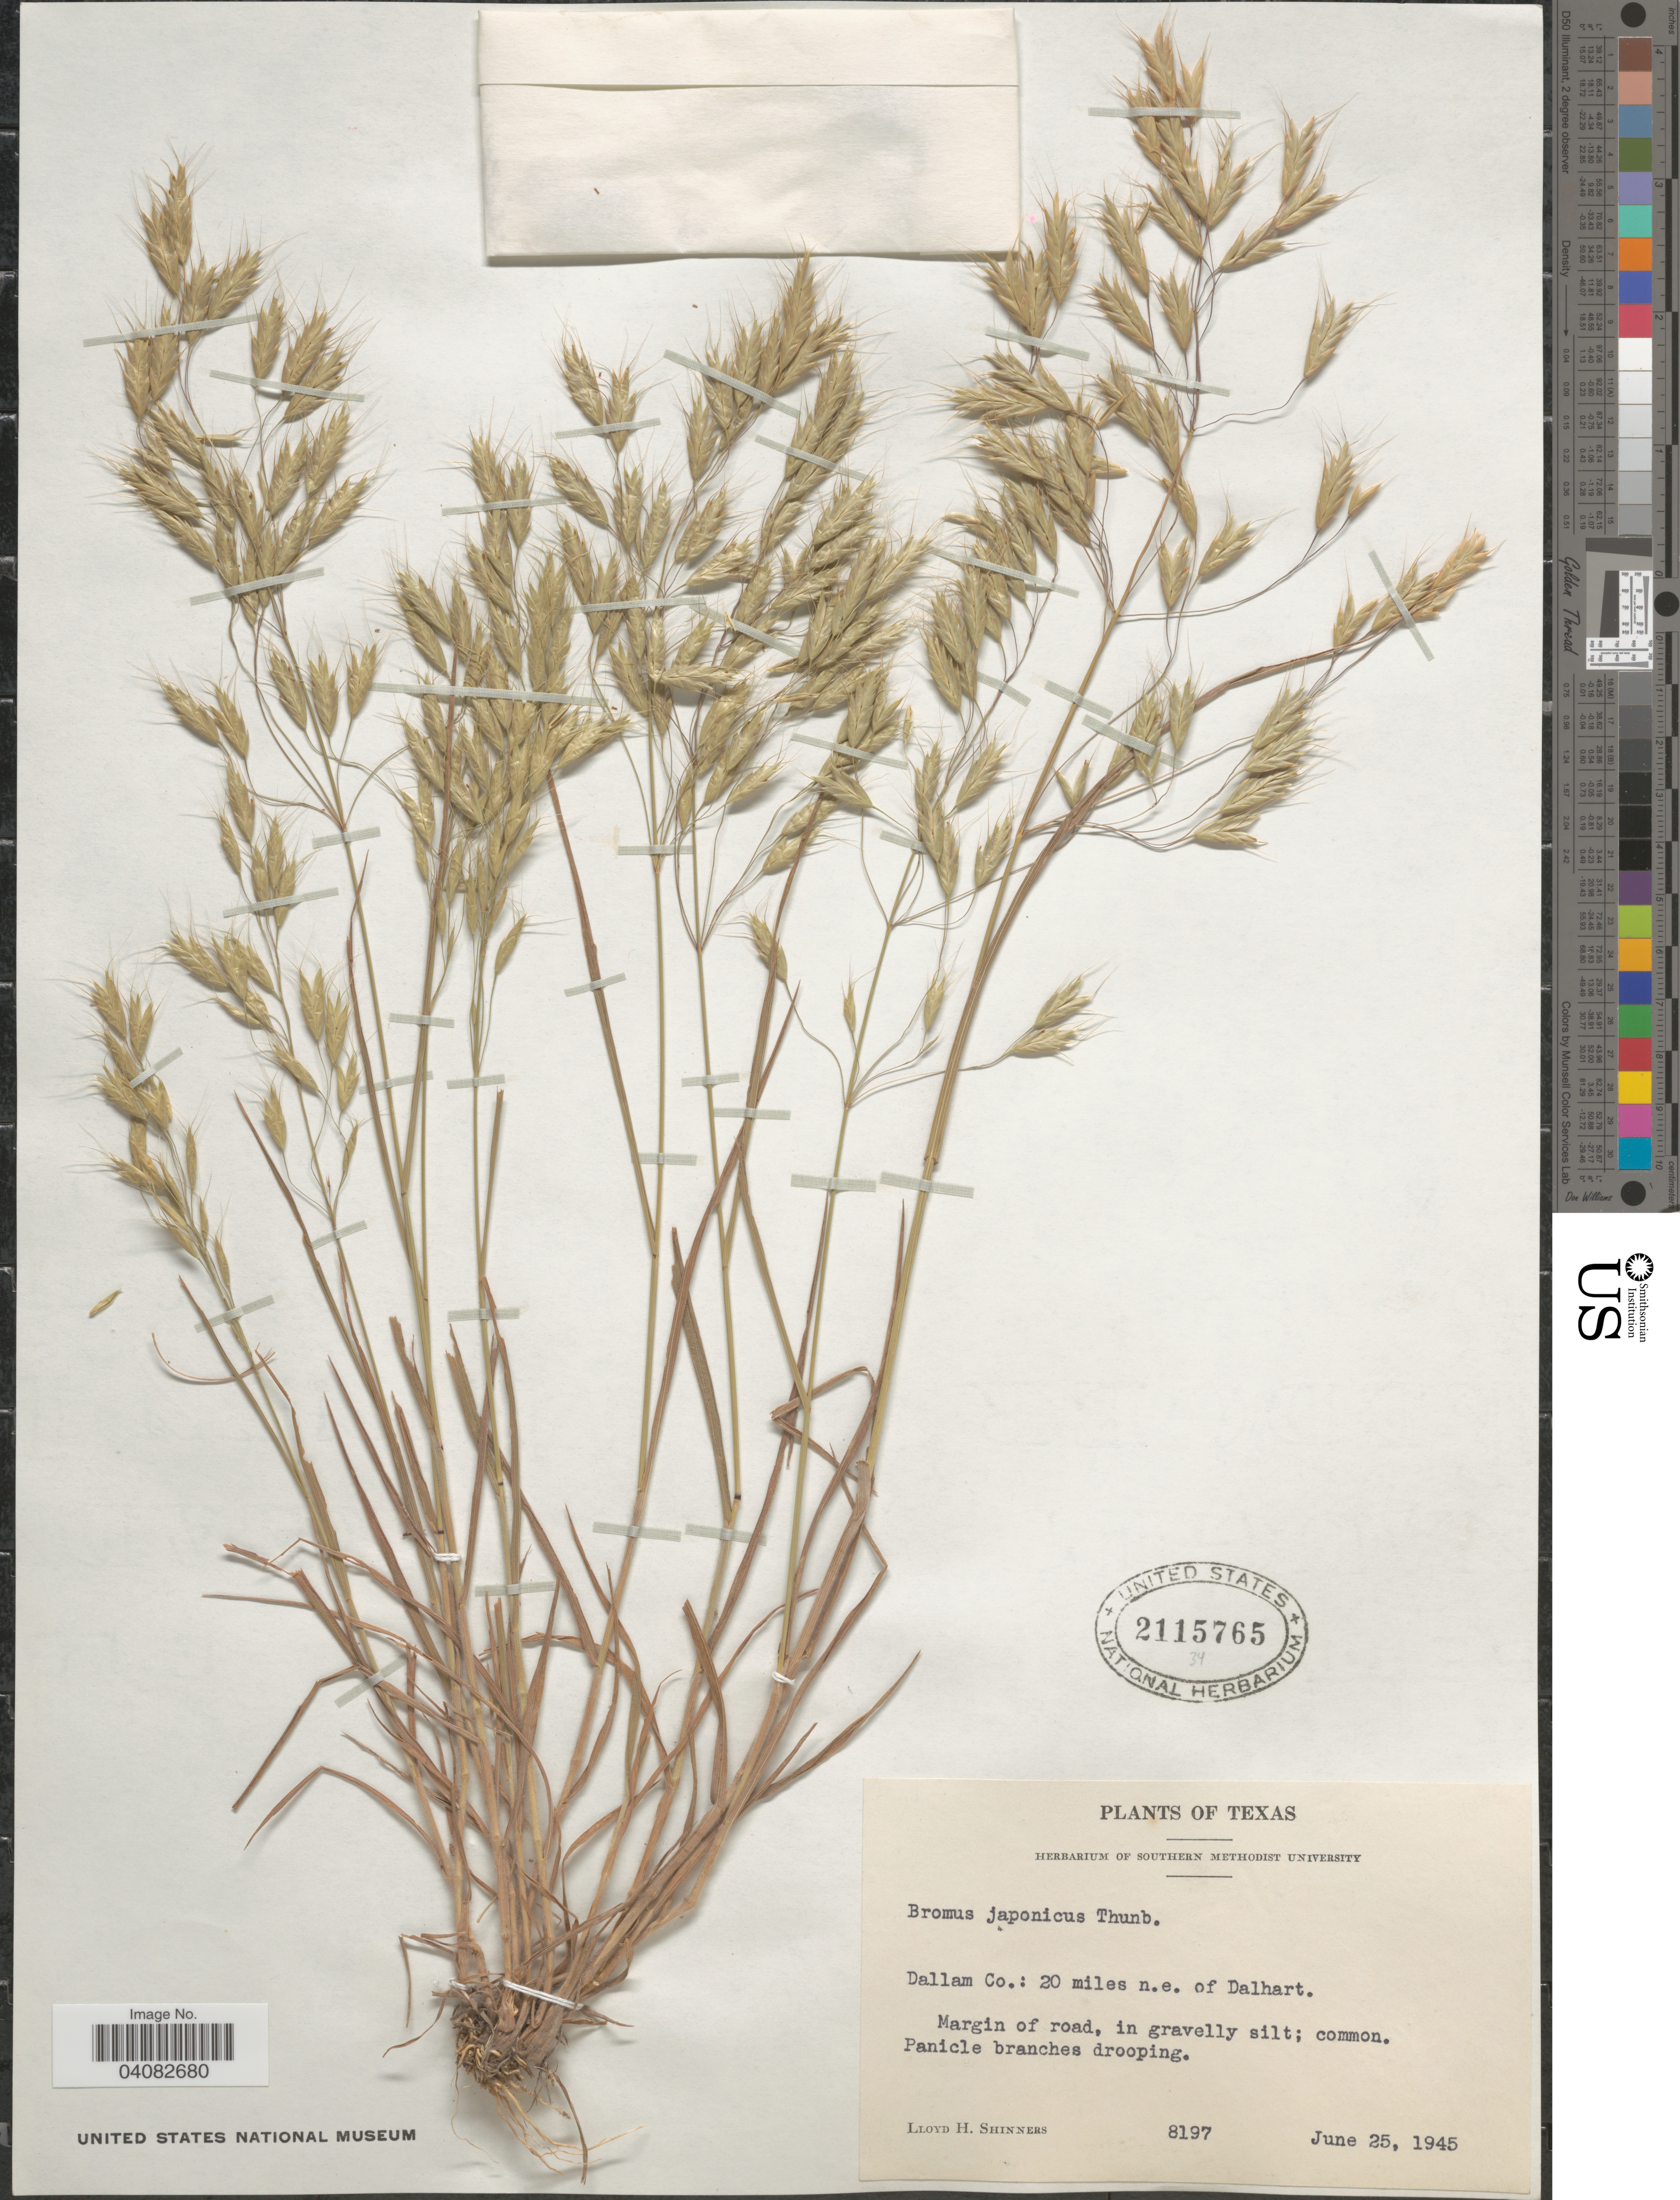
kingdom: Plantae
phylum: Tracheophyta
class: Liliopsida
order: Poales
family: Poaceae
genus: Bromus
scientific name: Bromus japonicus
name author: Houtt.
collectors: L. H. Shinners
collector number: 8197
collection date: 1945-06-25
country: United States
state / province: Texas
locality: Dallam Co.: 20 miles n.e. of Dalhart.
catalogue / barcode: US 2115765